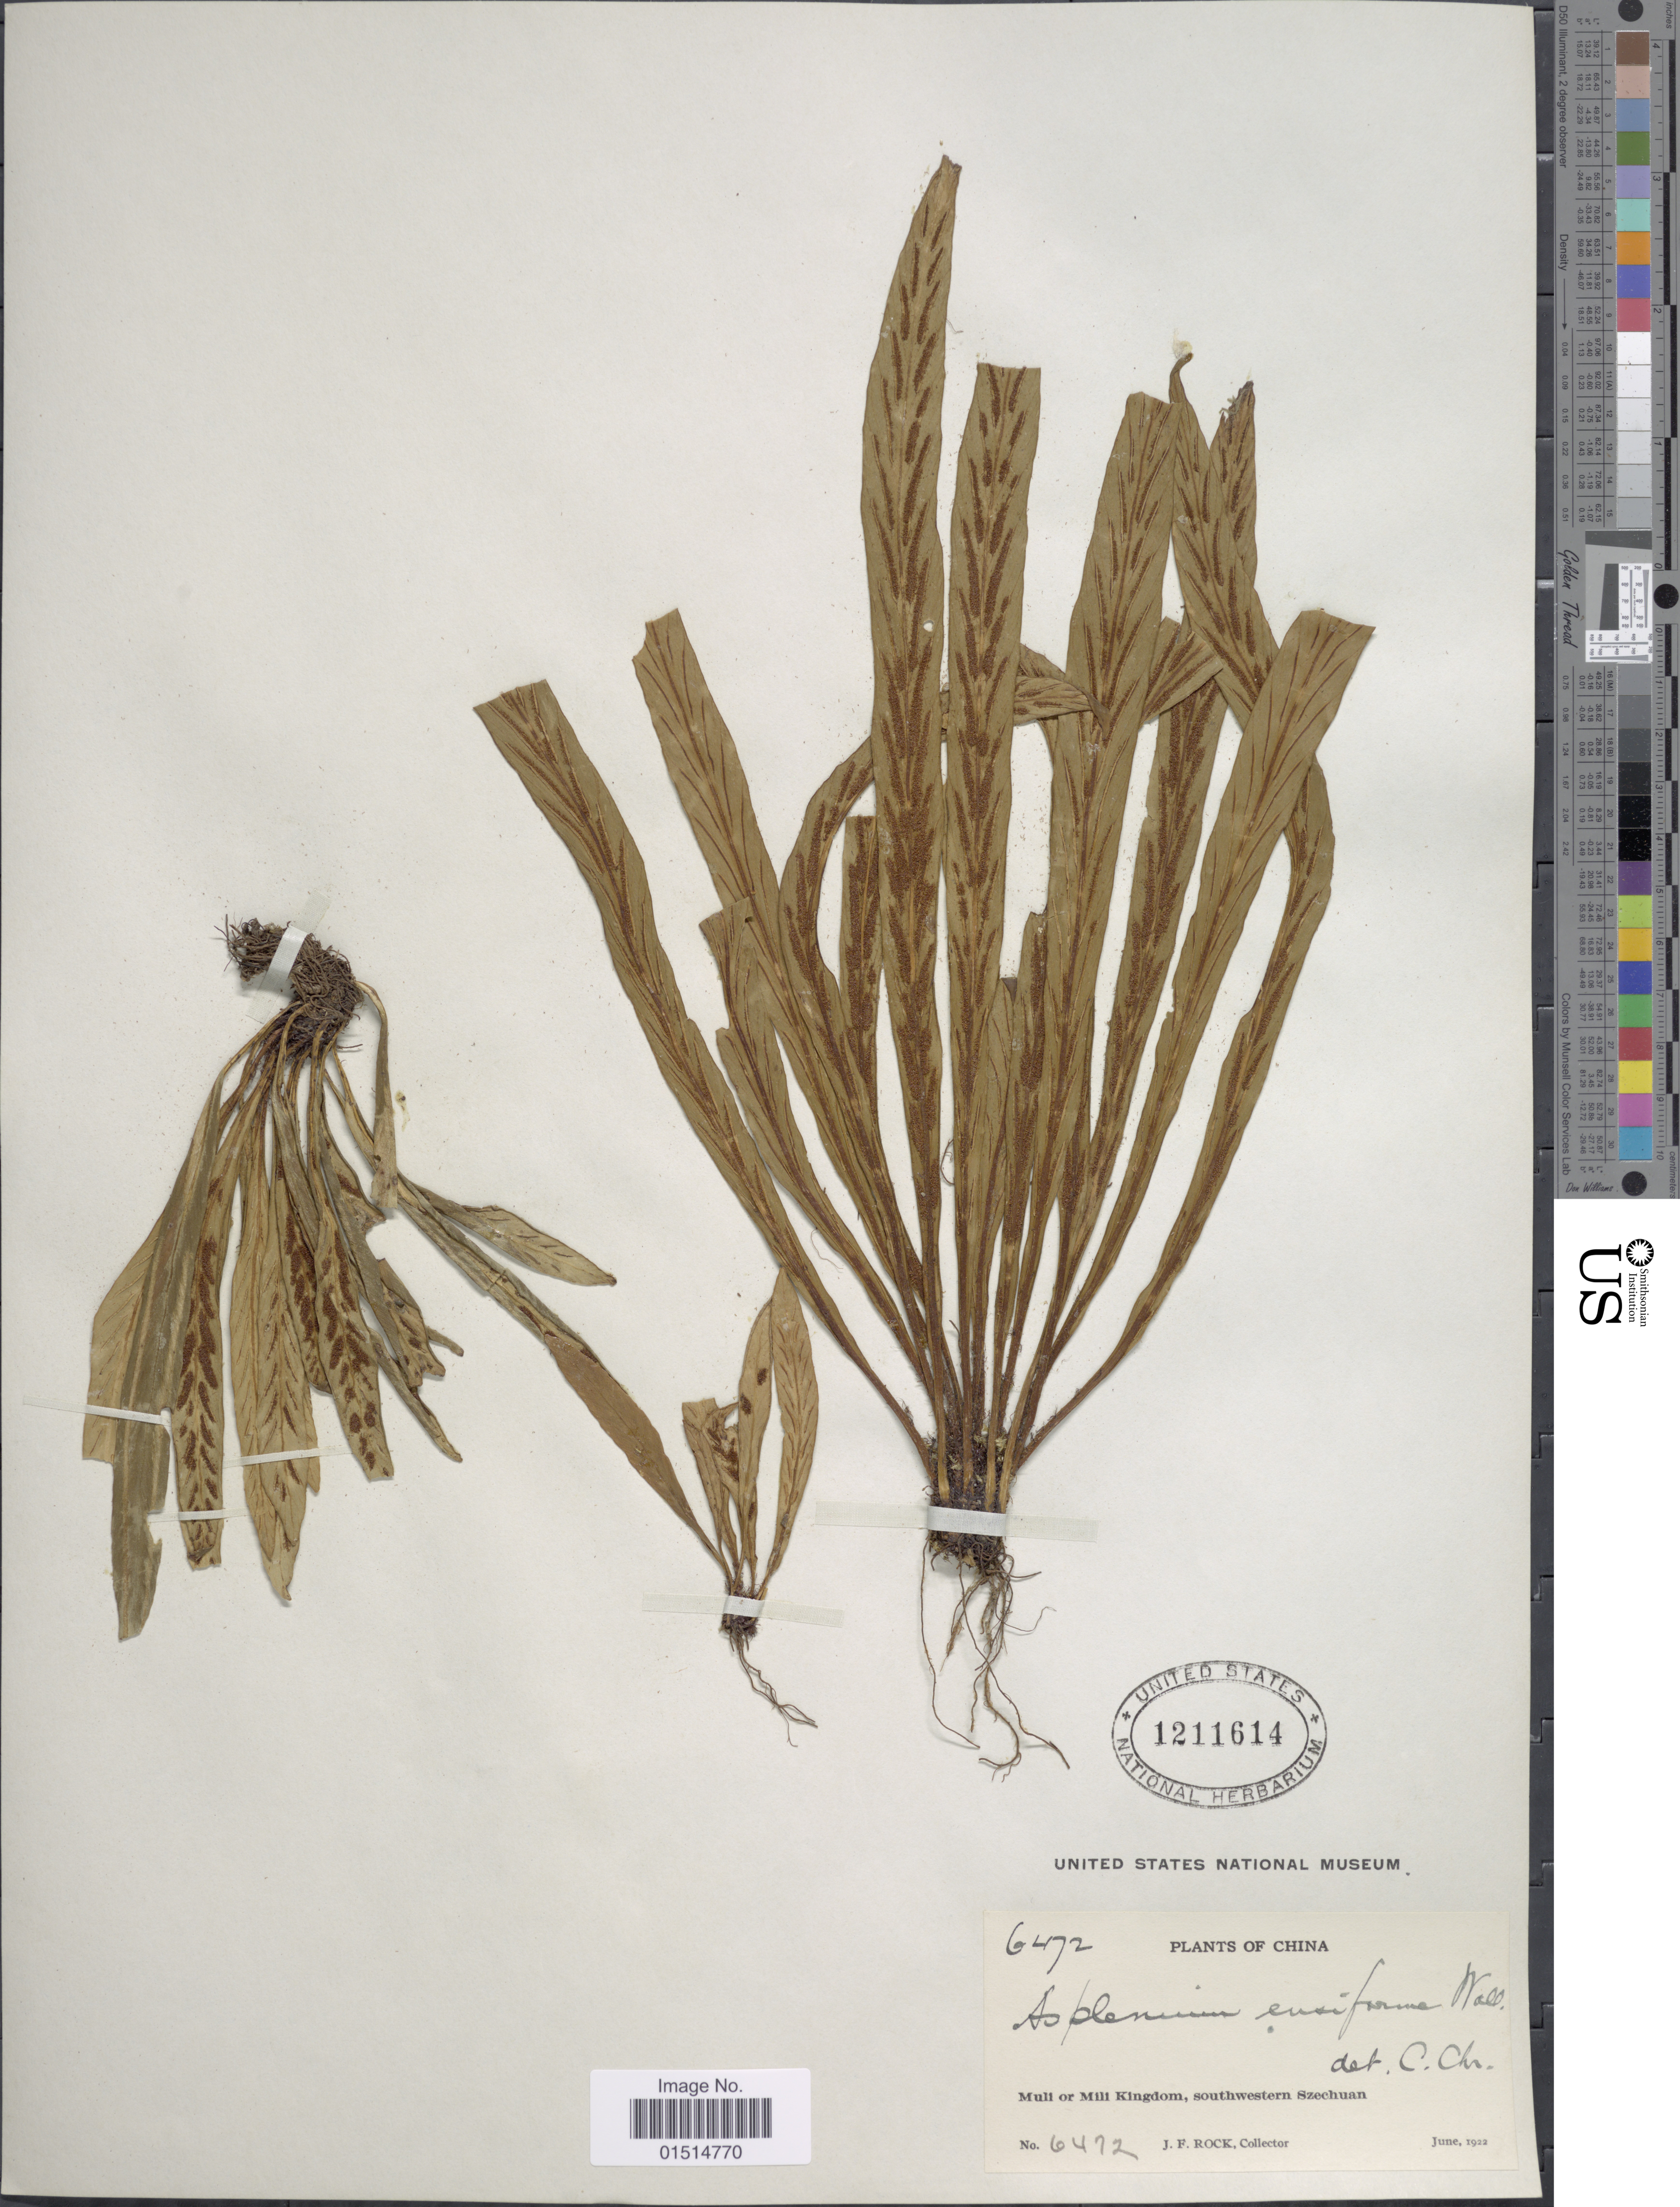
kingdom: Plantae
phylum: Tracheophyta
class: Polypodiopsida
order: Polypodiales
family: Aspleniaceae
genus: Asplenium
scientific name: Asplenium ensiforme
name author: Wall. ex Hook. & Grev.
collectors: J. Rock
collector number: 6472*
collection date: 1922-06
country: China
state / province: Sichuan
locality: Muli or Mill Kingdom, southwestern Szechuan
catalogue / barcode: US 1211614